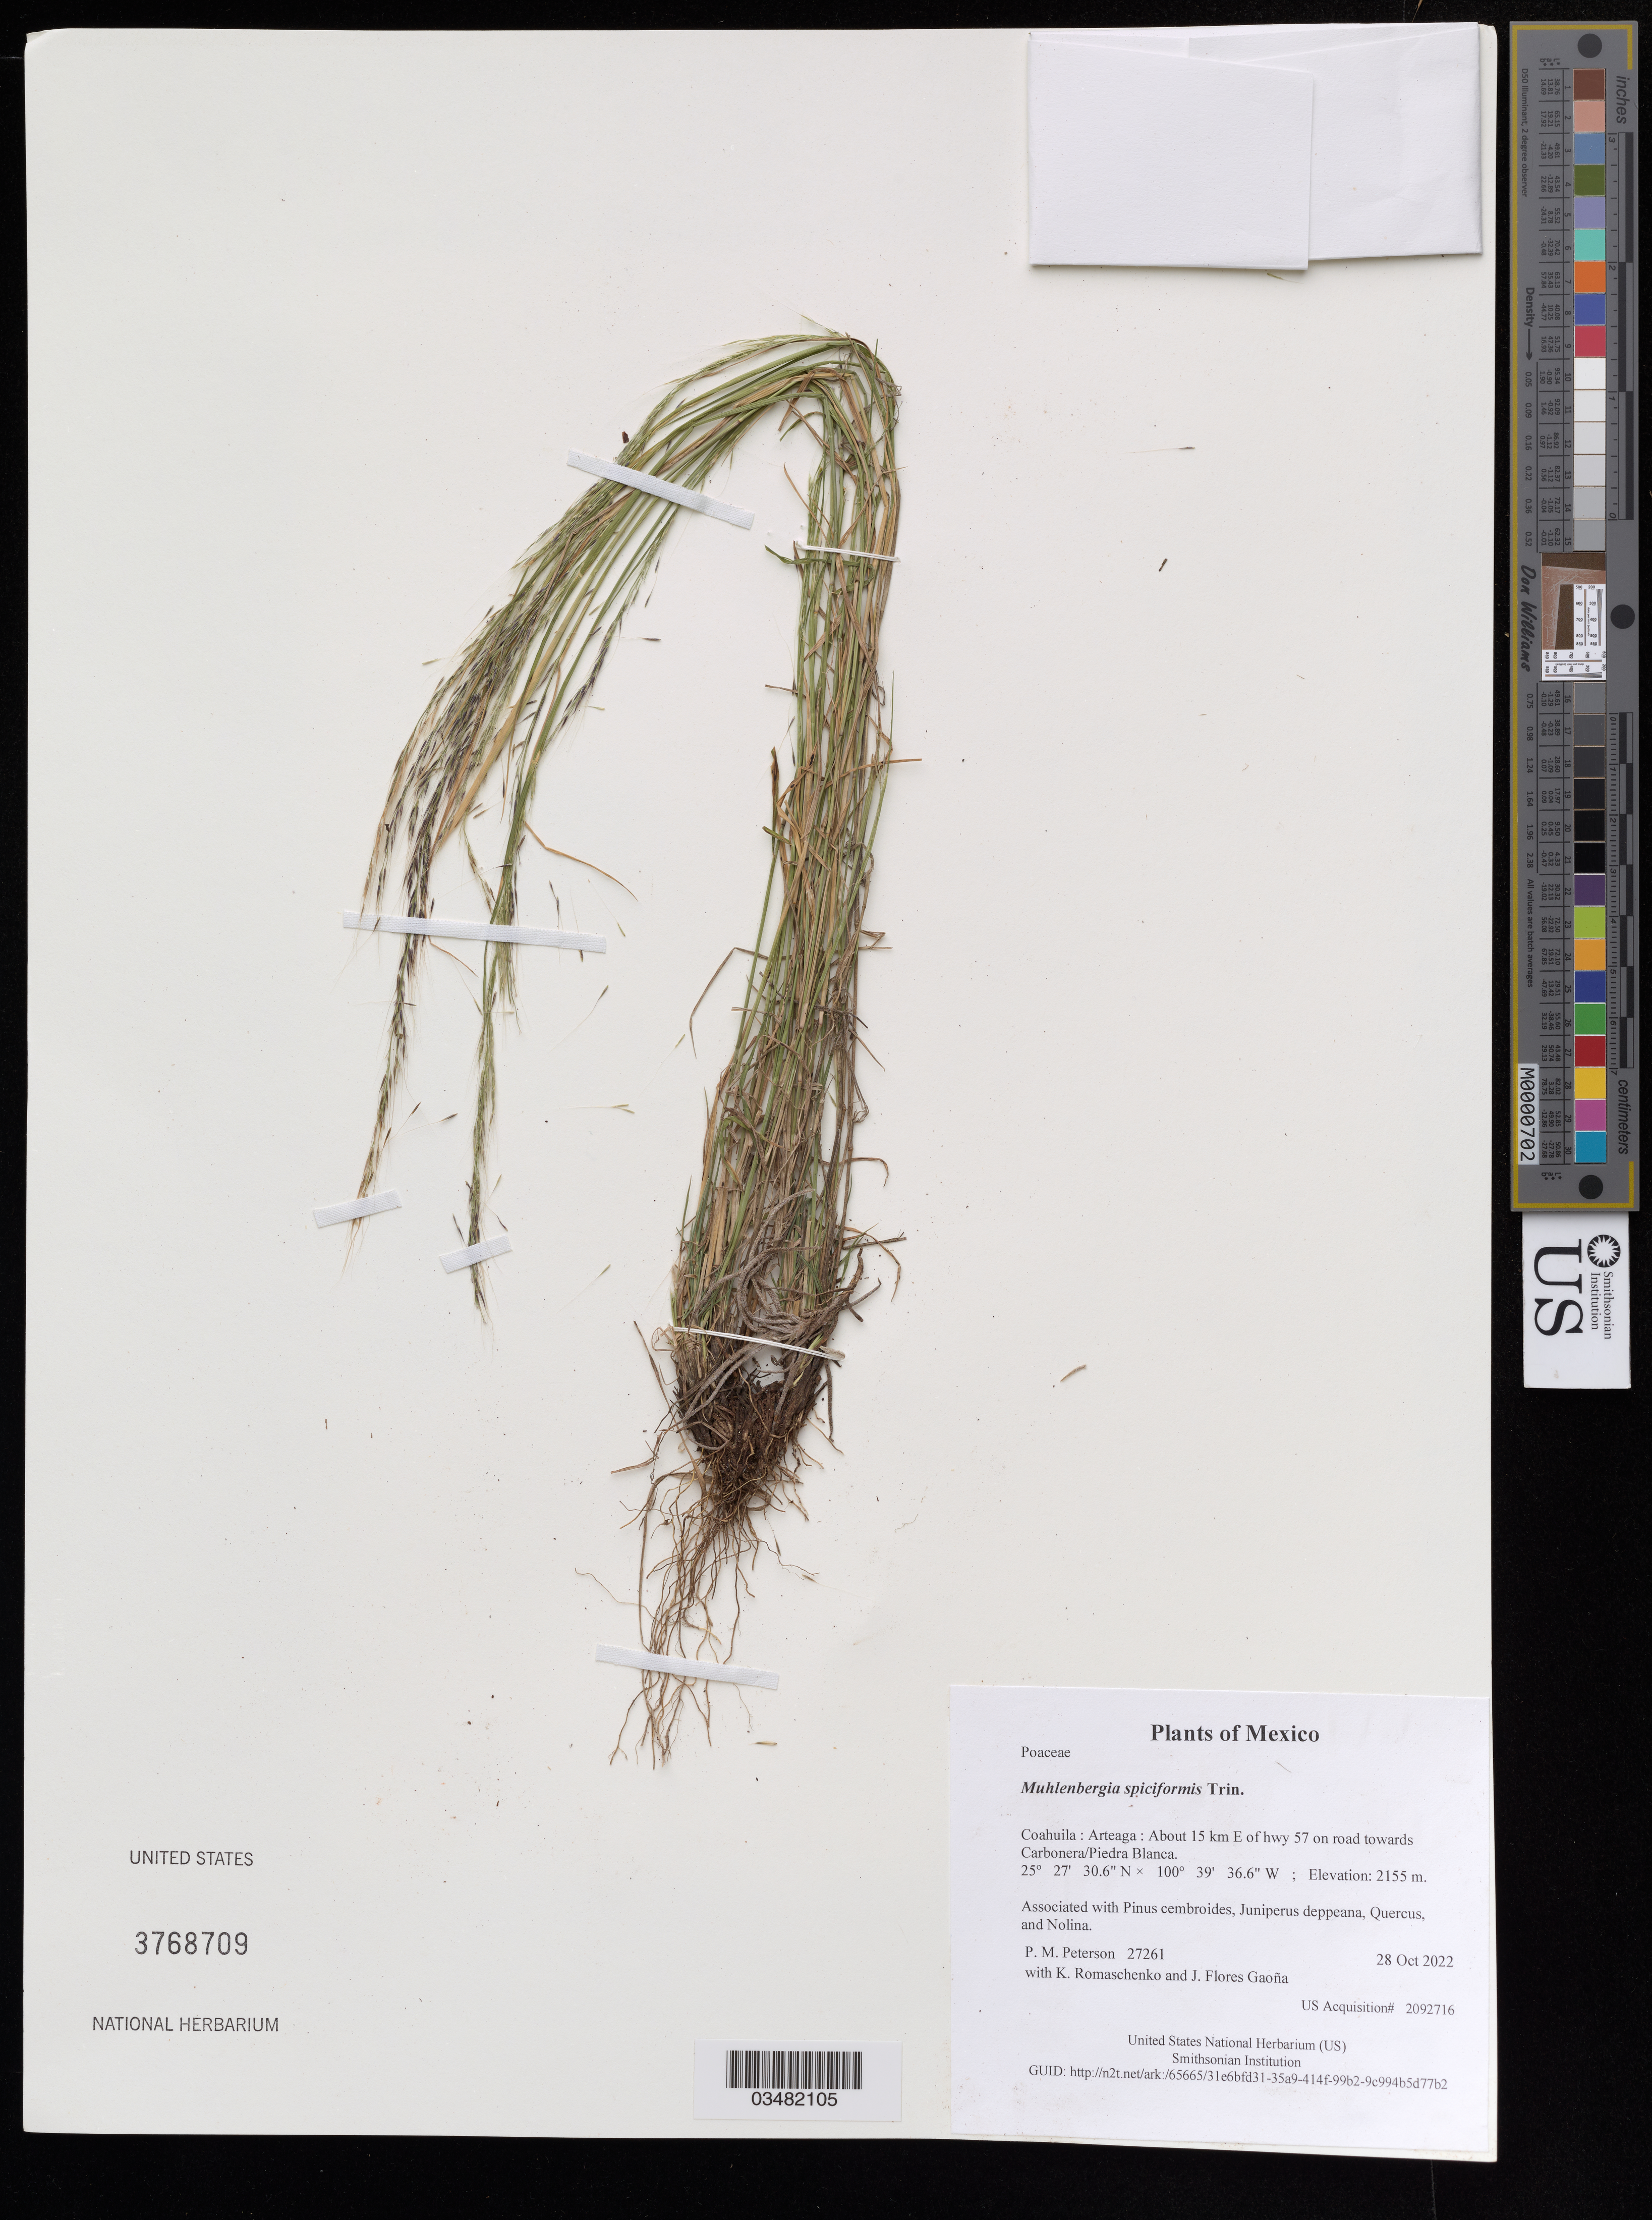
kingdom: Plantae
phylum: Tracheophyta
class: Liliopsida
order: Poales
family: Poaceae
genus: Muhlenbergia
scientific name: Muhlenbergia spiciformis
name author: Trin.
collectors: P. M. Peterson, K. Romaschenko & J. Flores Gaoña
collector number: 27261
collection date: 2022-10-28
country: México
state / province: Coahuila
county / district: Arteaga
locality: About 15 km E of hwy 57 on road towards Carbonera/Piedra Blanca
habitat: Associated with Pinus cembroides, Juniperus deppeana, Quercus, and Nolina.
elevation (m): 2155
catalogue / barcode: US 3768709